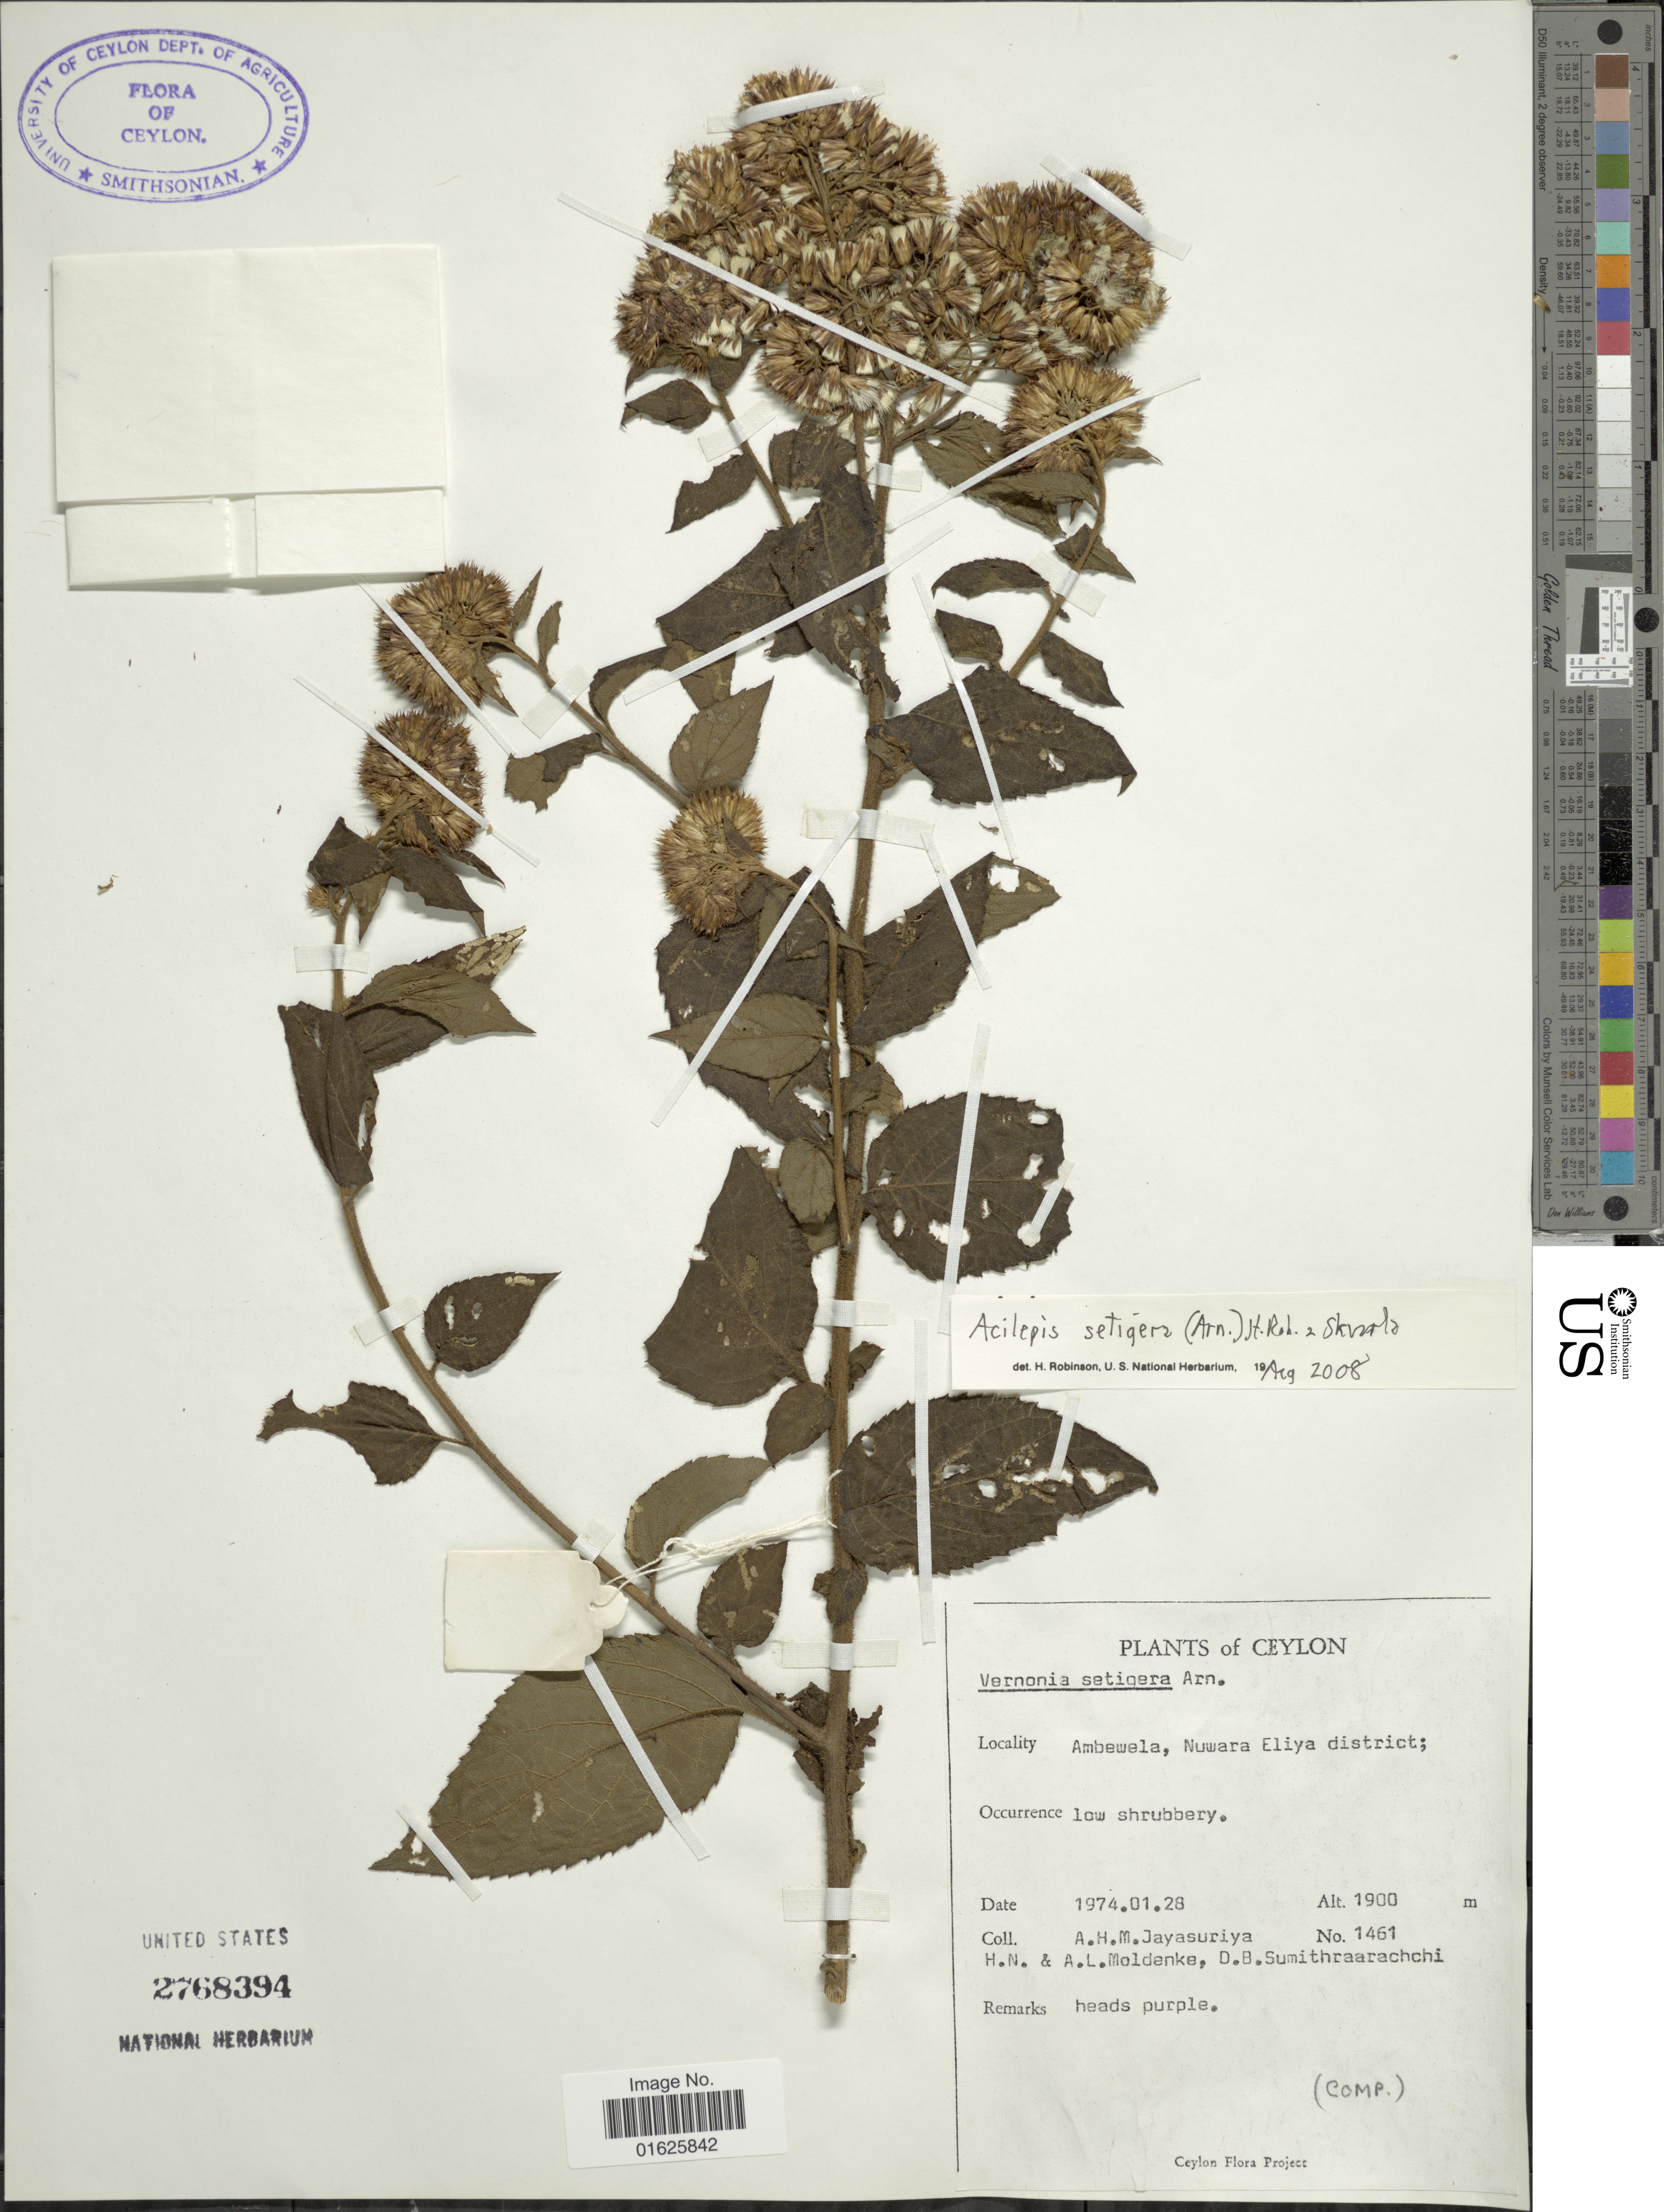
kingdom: Plantae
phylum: Tracheophyta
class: Magnoliopsida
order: Asterales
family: Asteraceae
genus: Acilepis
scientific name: Acilepis setigera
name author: (Arn.) H. Rob. & Skvarla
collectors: A. Jayasuriya, H. N. Moldenke, A. L. Moldenke & D. B. Sumithraarachchi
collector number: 1461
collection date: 1974-01-28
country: Sri Lanka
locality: Ceylon, Ambewela, Nuwara Eliiya dsitrict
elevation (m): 1900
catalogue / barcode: US 2768394